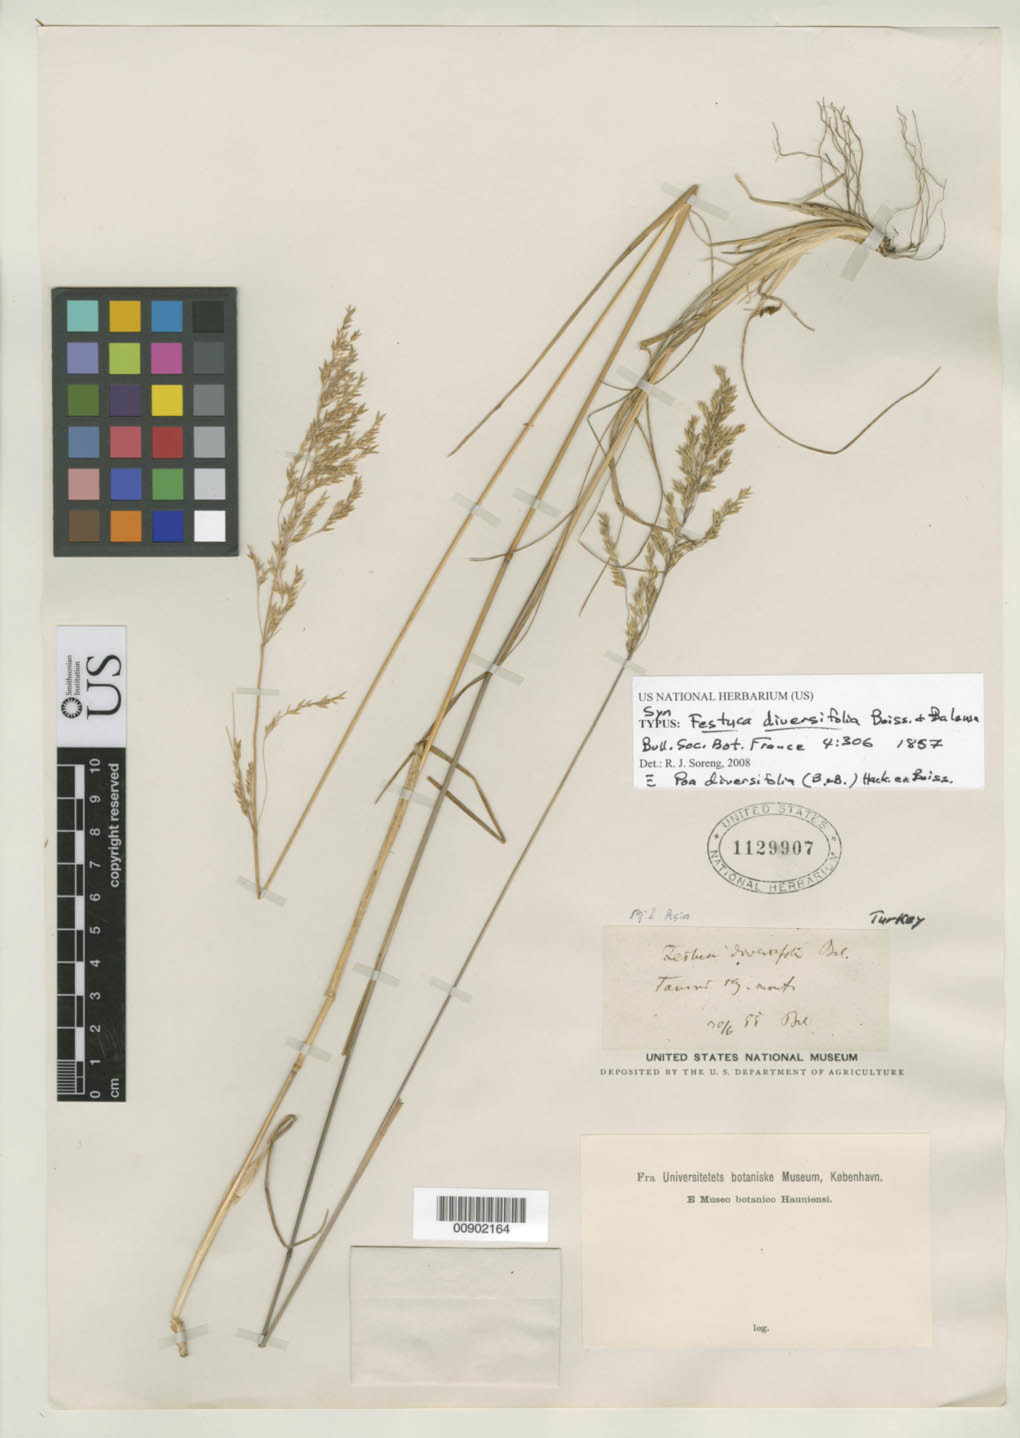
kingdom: Plantae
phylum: Tracheophyta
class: Liliopsida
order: Poales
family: Poaceae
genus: Festuca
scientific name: Festuca diversifolia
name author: Boiss. & Balansa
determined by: Soreng, Robert J., Research Associate (BOT), Smithsonian Institution - National Museum of Natural History (UNITED STATES)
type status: Isosyntype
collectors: B. Balansa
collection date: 1855-06-30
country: Turkey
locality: Taurus.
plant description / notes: Lectotype collection is Balansa 136 as cited by J.R. Edmondson, Fl. Turkey 9:480 (1985).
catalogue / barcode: US 1129907